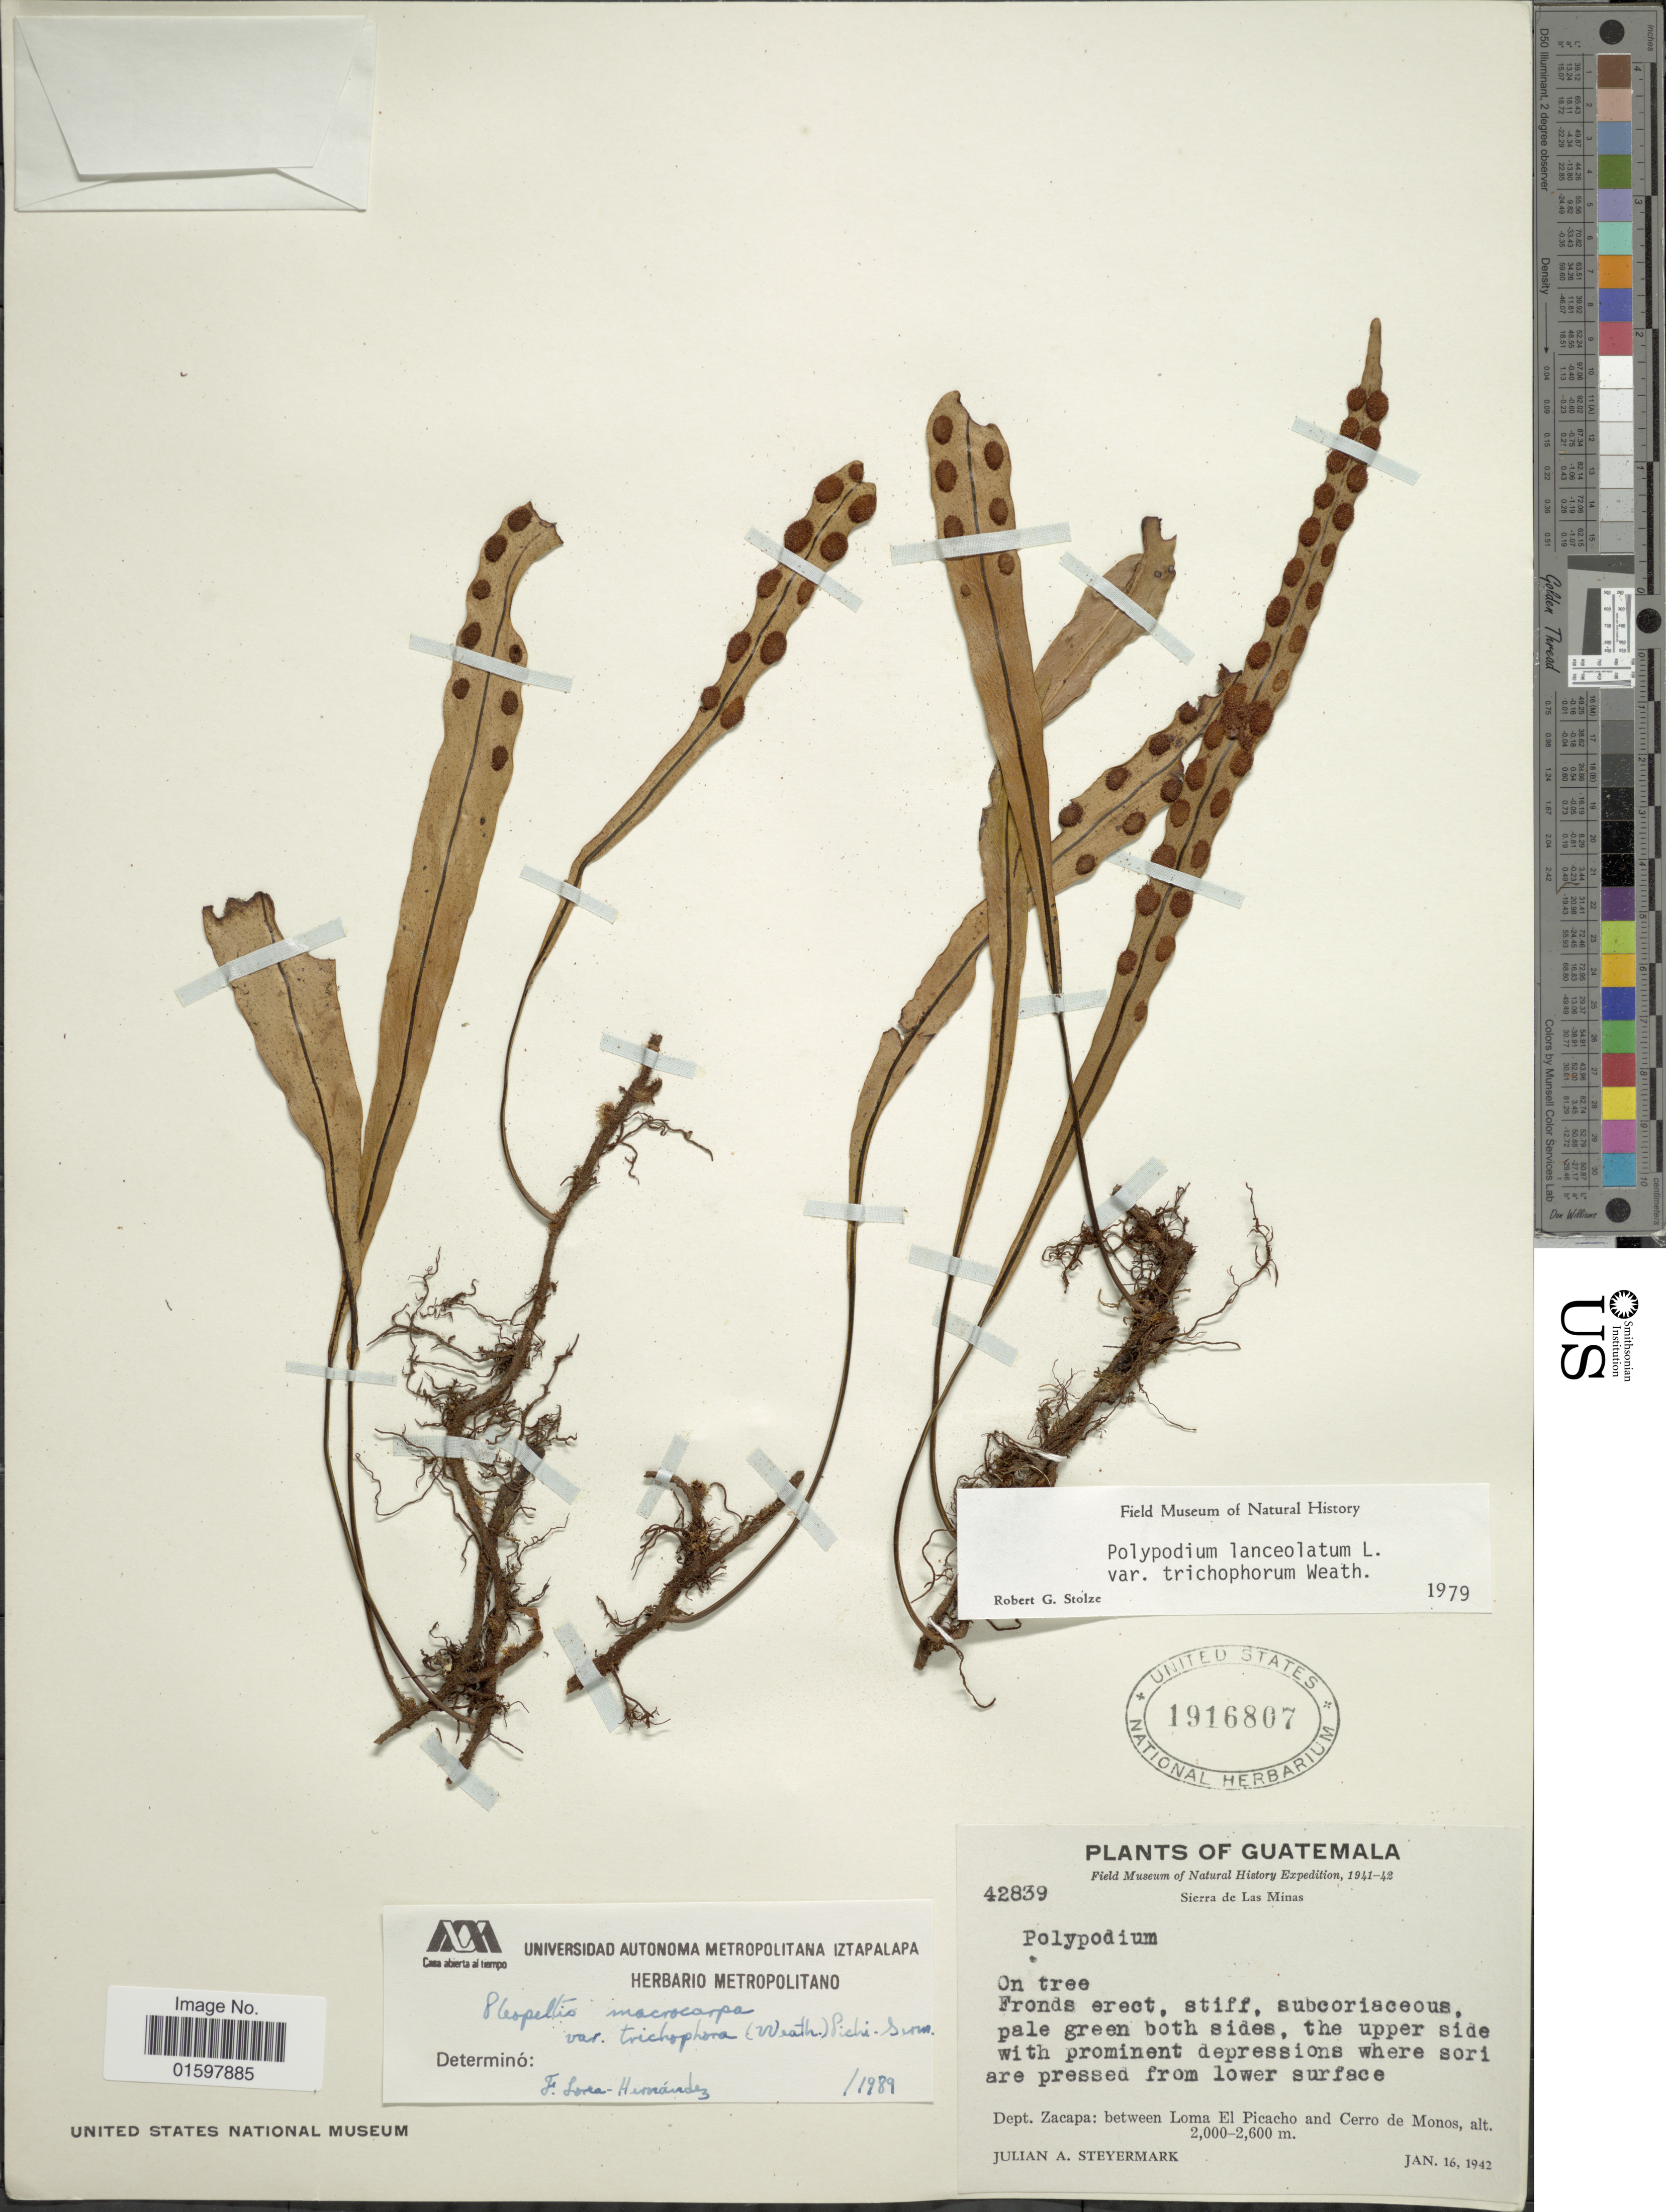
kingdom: Plantae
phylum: Tracheophyta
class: Polypodiopsida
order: Polypodiales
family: Polypodiaceae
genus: Pleopeltis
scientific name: Pleopeltis mexicana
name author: (Fée) Mickel & Beitel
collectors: J. Steyermark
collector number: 42839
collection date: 1942-01-16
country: Guatemala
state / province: Zacapa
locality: Dept. Zacapa: Between LOma El Picacho and Cerro de Monos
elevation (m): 2000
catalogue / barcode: US 1916807